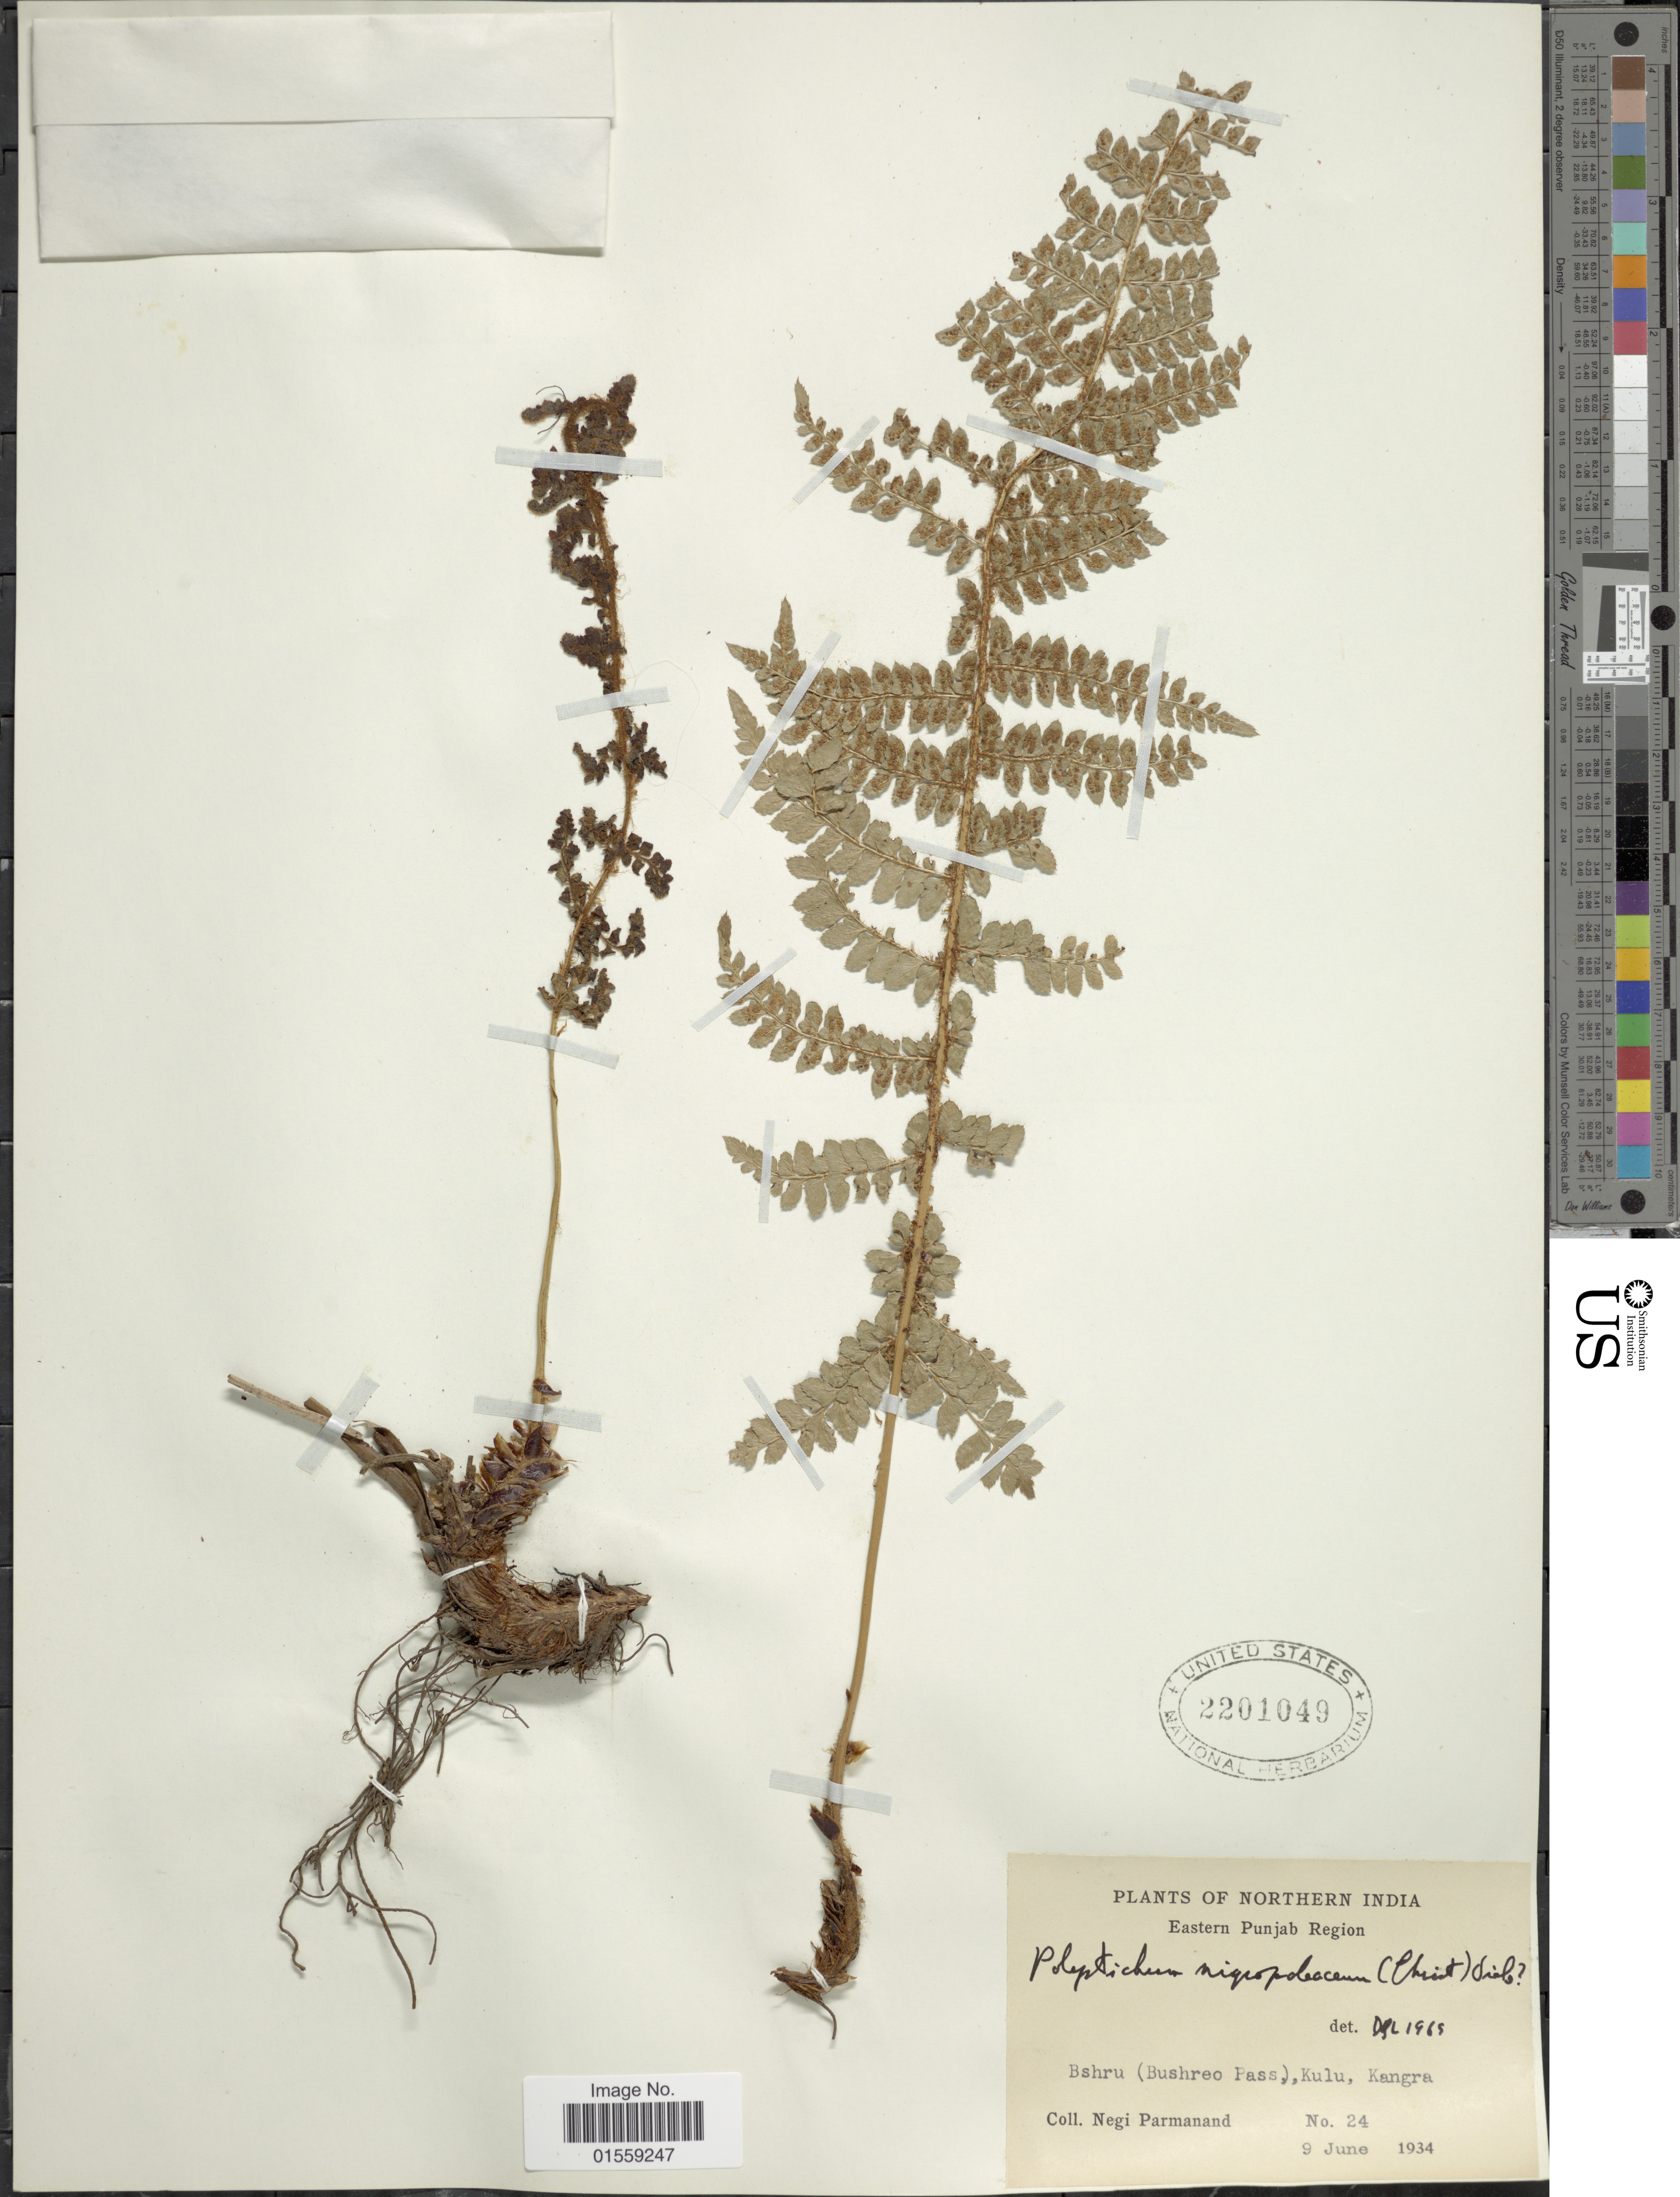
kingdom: Plantae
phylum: Tracheophyta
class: Polypodiopsida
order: Polypodiales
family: Dryopteridaceae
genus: Polystichum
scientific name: Polystichum nigropalaceum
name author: (Christ) Diels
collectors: N. Parmanand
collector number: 24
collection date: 1934-06-09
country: India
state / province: Himachal Pradesh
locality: Northern India, Eastern Punjab Region, Bshru (Bushreo Pass), Kulu, Kangra.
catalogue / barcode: US 2201049